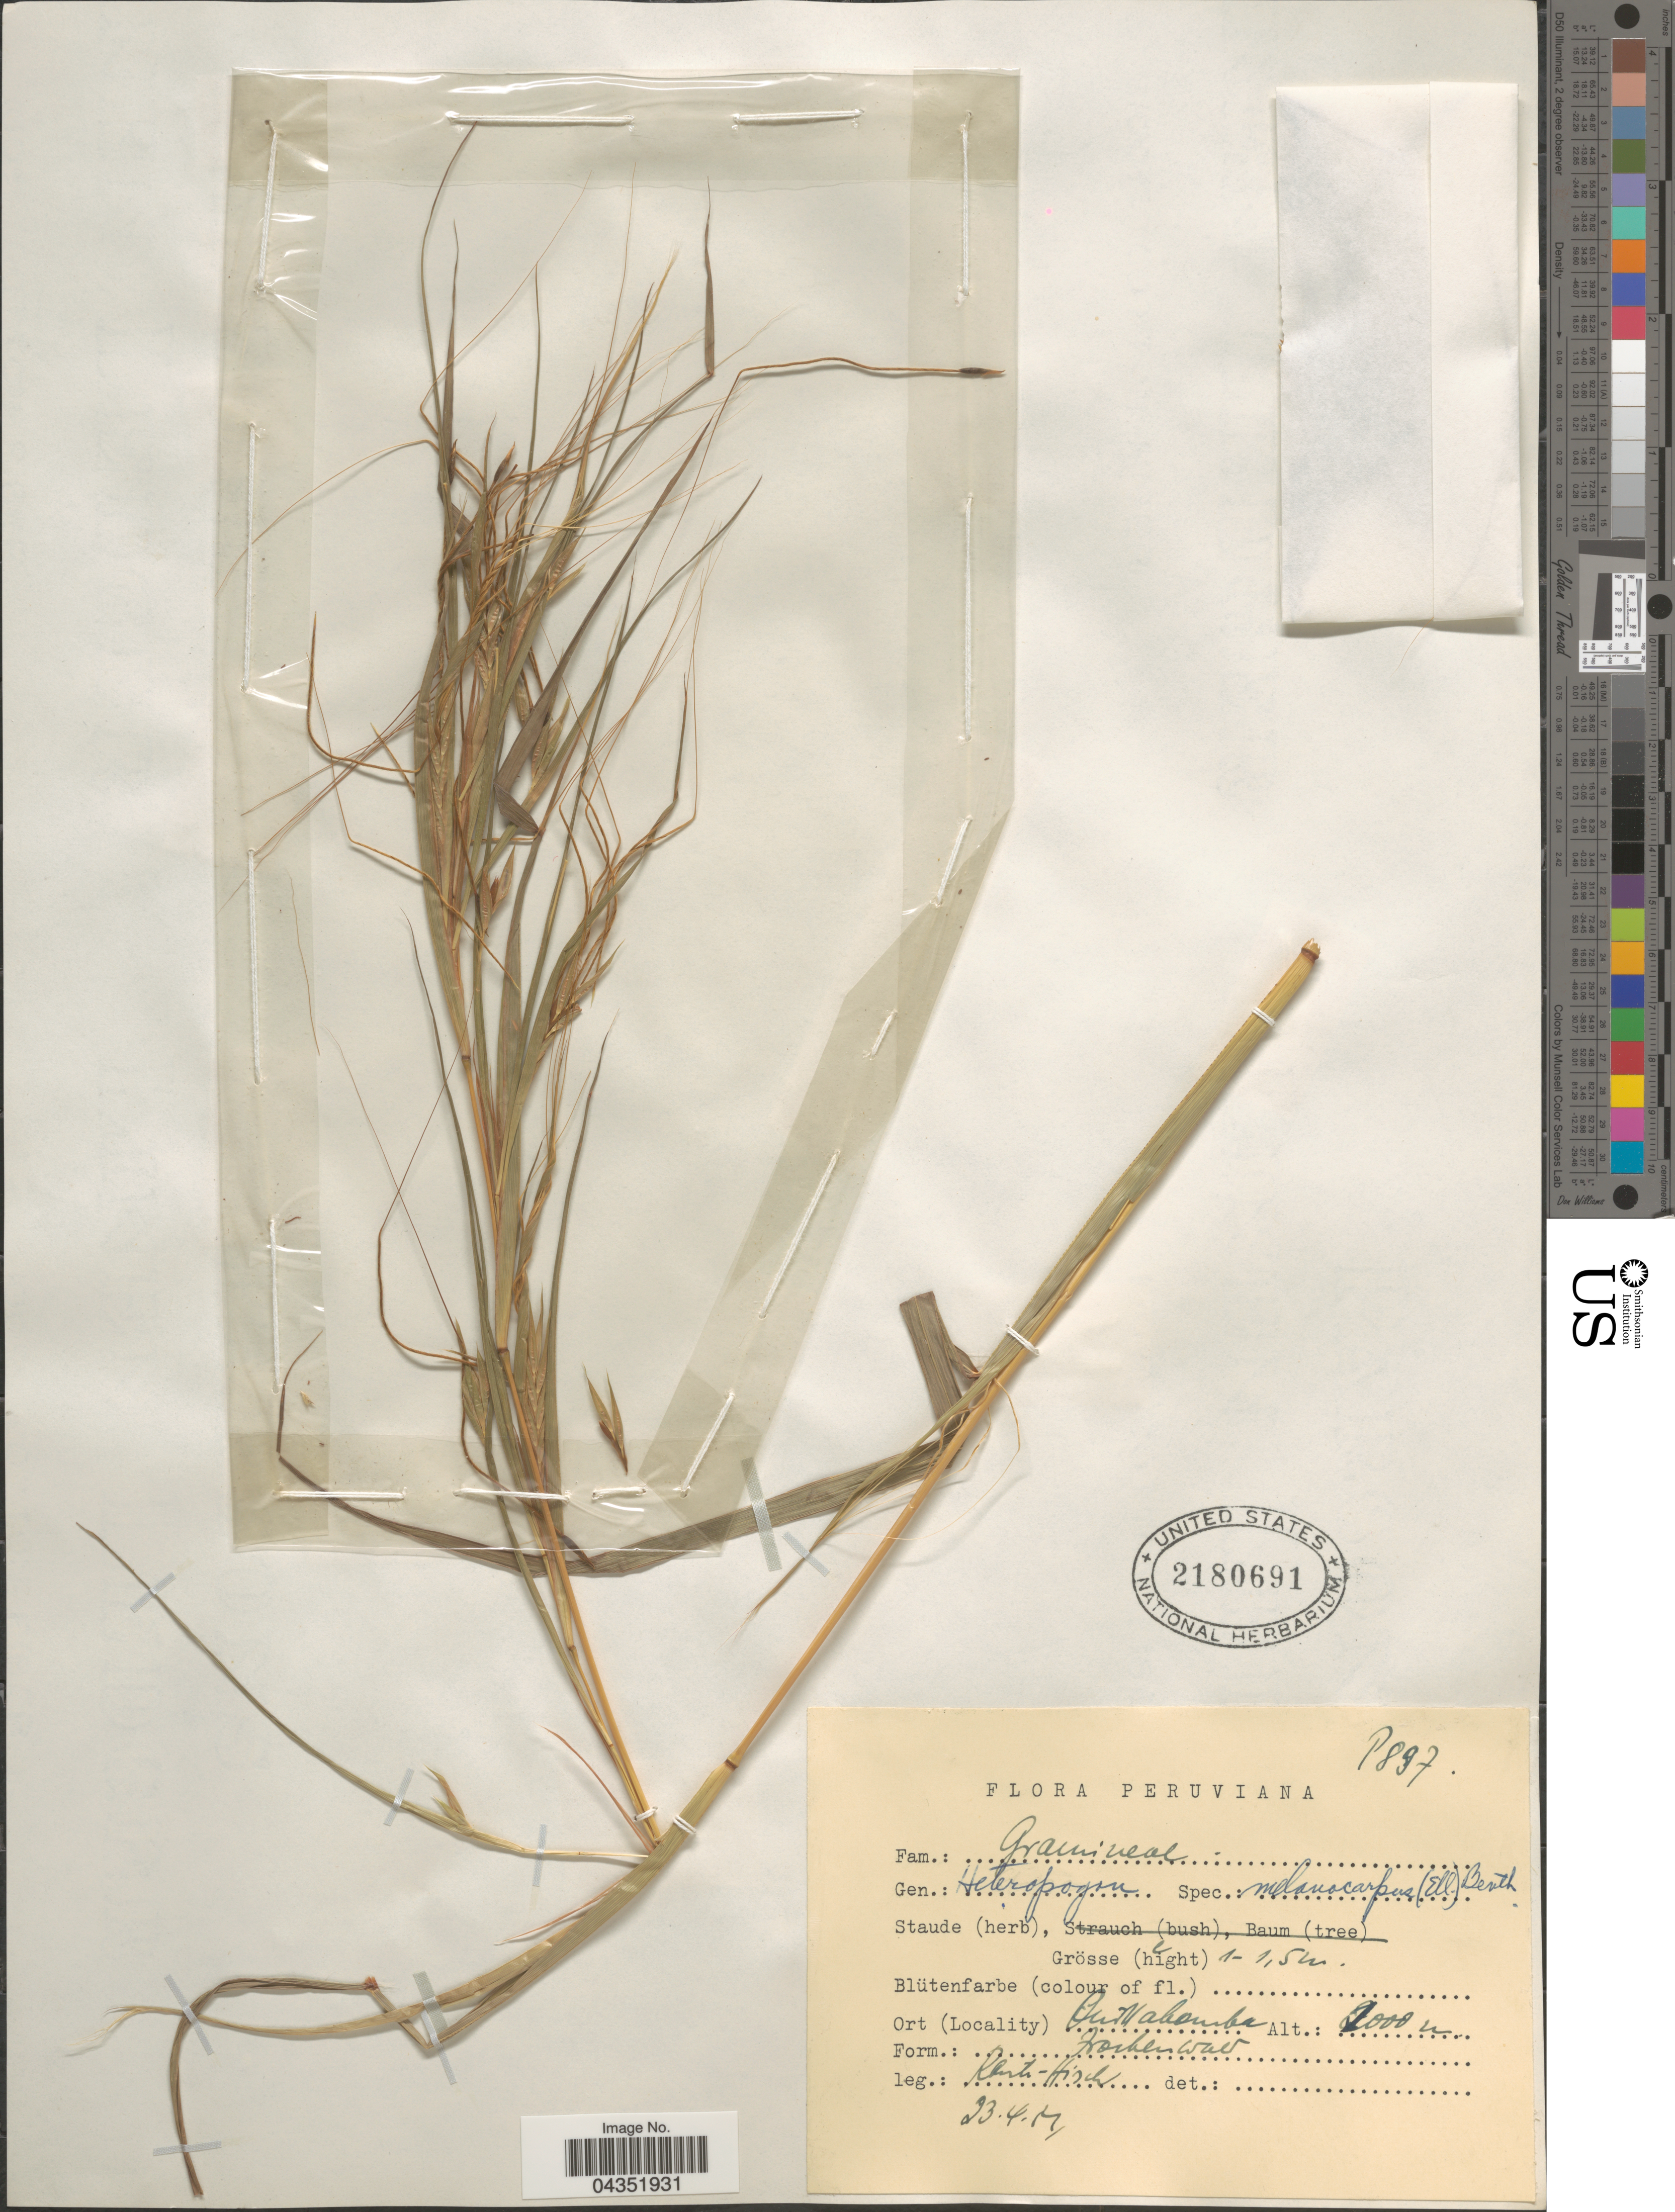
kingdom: Plantae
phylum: Tracheophyta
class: Liliopsida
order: Poales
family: Poaceae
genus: Heteropogon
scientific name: Heteropogon melanocarpus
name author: (Elliott) Benth.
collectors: -. Rauh & Hirsch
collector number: P837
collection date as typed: Transcribed d/m/y: 23/4/51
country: Peru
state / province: Cusco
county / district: La Convención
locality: Peruviana. Quillabamba.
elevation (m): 1000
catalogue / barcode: US 2180691